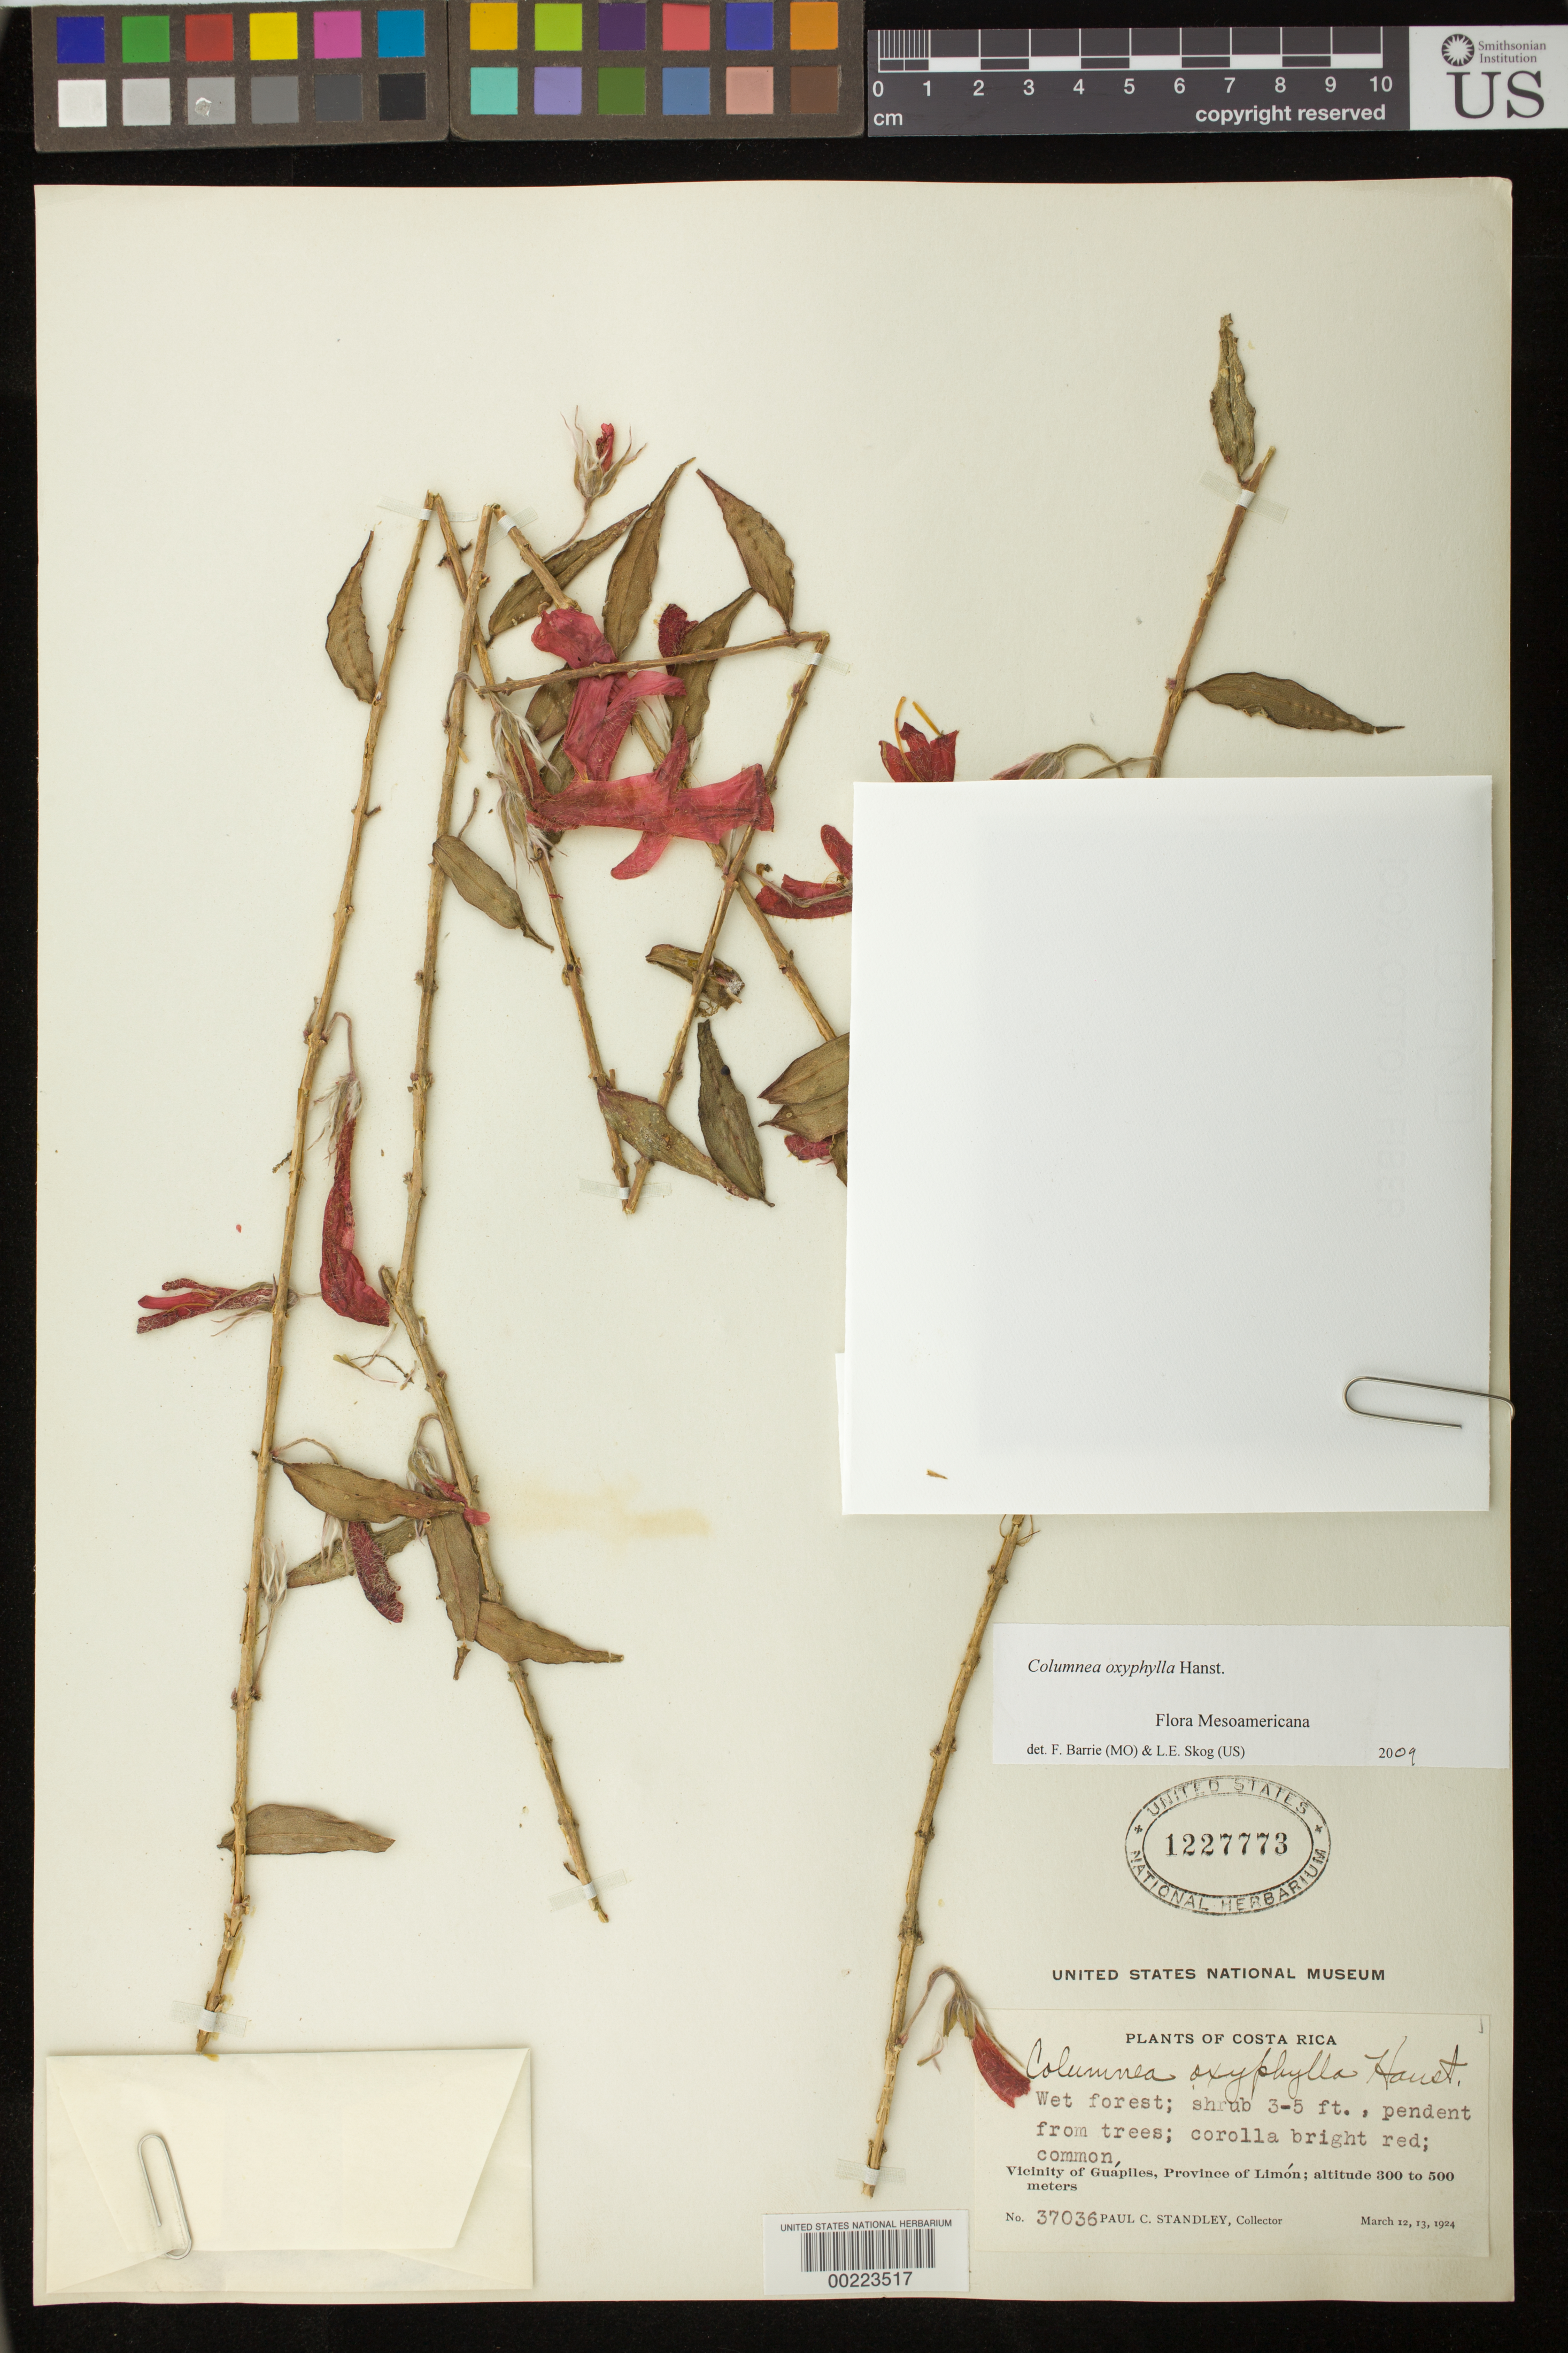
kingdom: Plantae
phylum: Tracheophyta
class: Magnoliopsida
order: Lamiales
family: Gesneriaceae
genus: Columnea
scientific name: Columnea oxyphylla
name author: Hanst.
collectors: P. C. Standley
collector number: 37036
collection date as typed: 12-13 Mar 1924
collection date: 1924-03-12/1924-03-13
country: Costa Rica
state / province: Limón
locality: Vicinity of Guápiles, Province of Limón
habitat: Wet forest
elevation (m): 300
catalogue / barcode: US 1227773